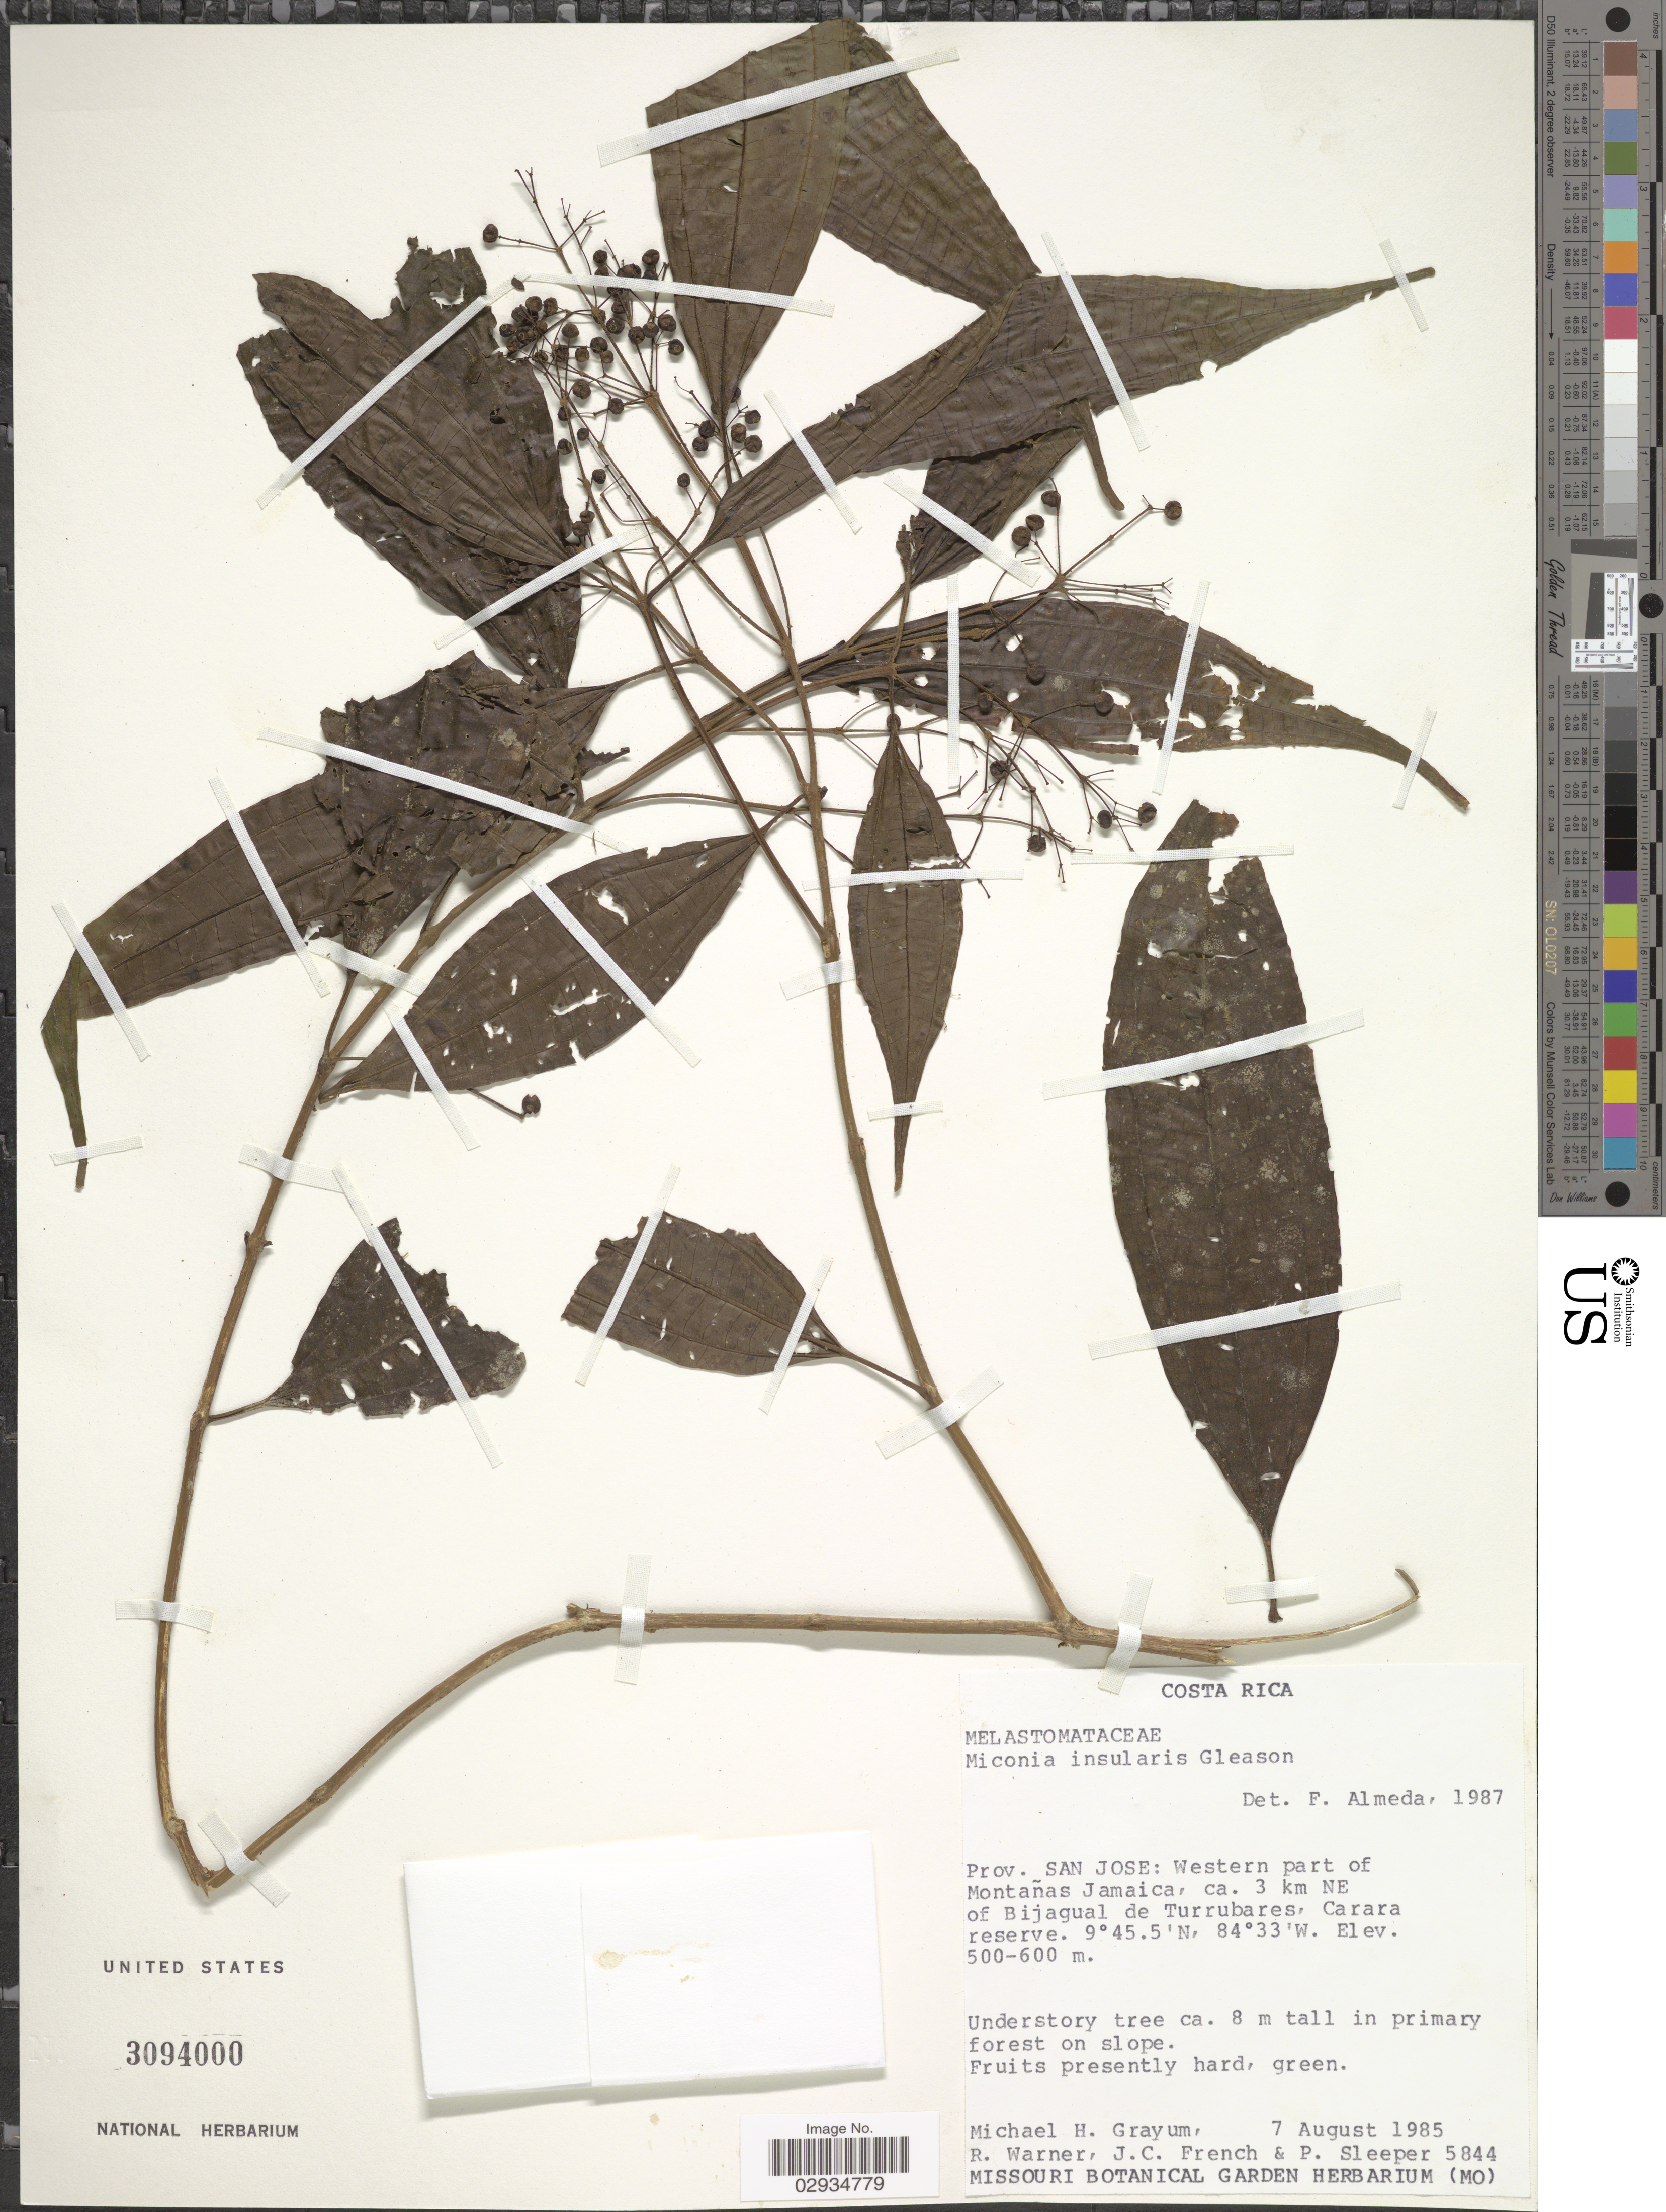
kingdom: Plantae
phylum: Tracheophyta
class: Magnoliopsida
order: Myrtales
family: Melastomataceae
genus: Miconia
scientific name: Miconia insularis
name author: Gleason in I.M. Johnst.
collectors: M. H. Grayum, R. Warner, J. French & P. Sleeper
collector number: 5844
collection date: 1985-08-07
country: Costa Rica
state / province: San José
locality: Western part of Montañas Jamaica, ca. 3 km NE of Bijagual de Turrubares, Carara reserve.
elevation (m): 500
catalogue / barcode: US 3094000